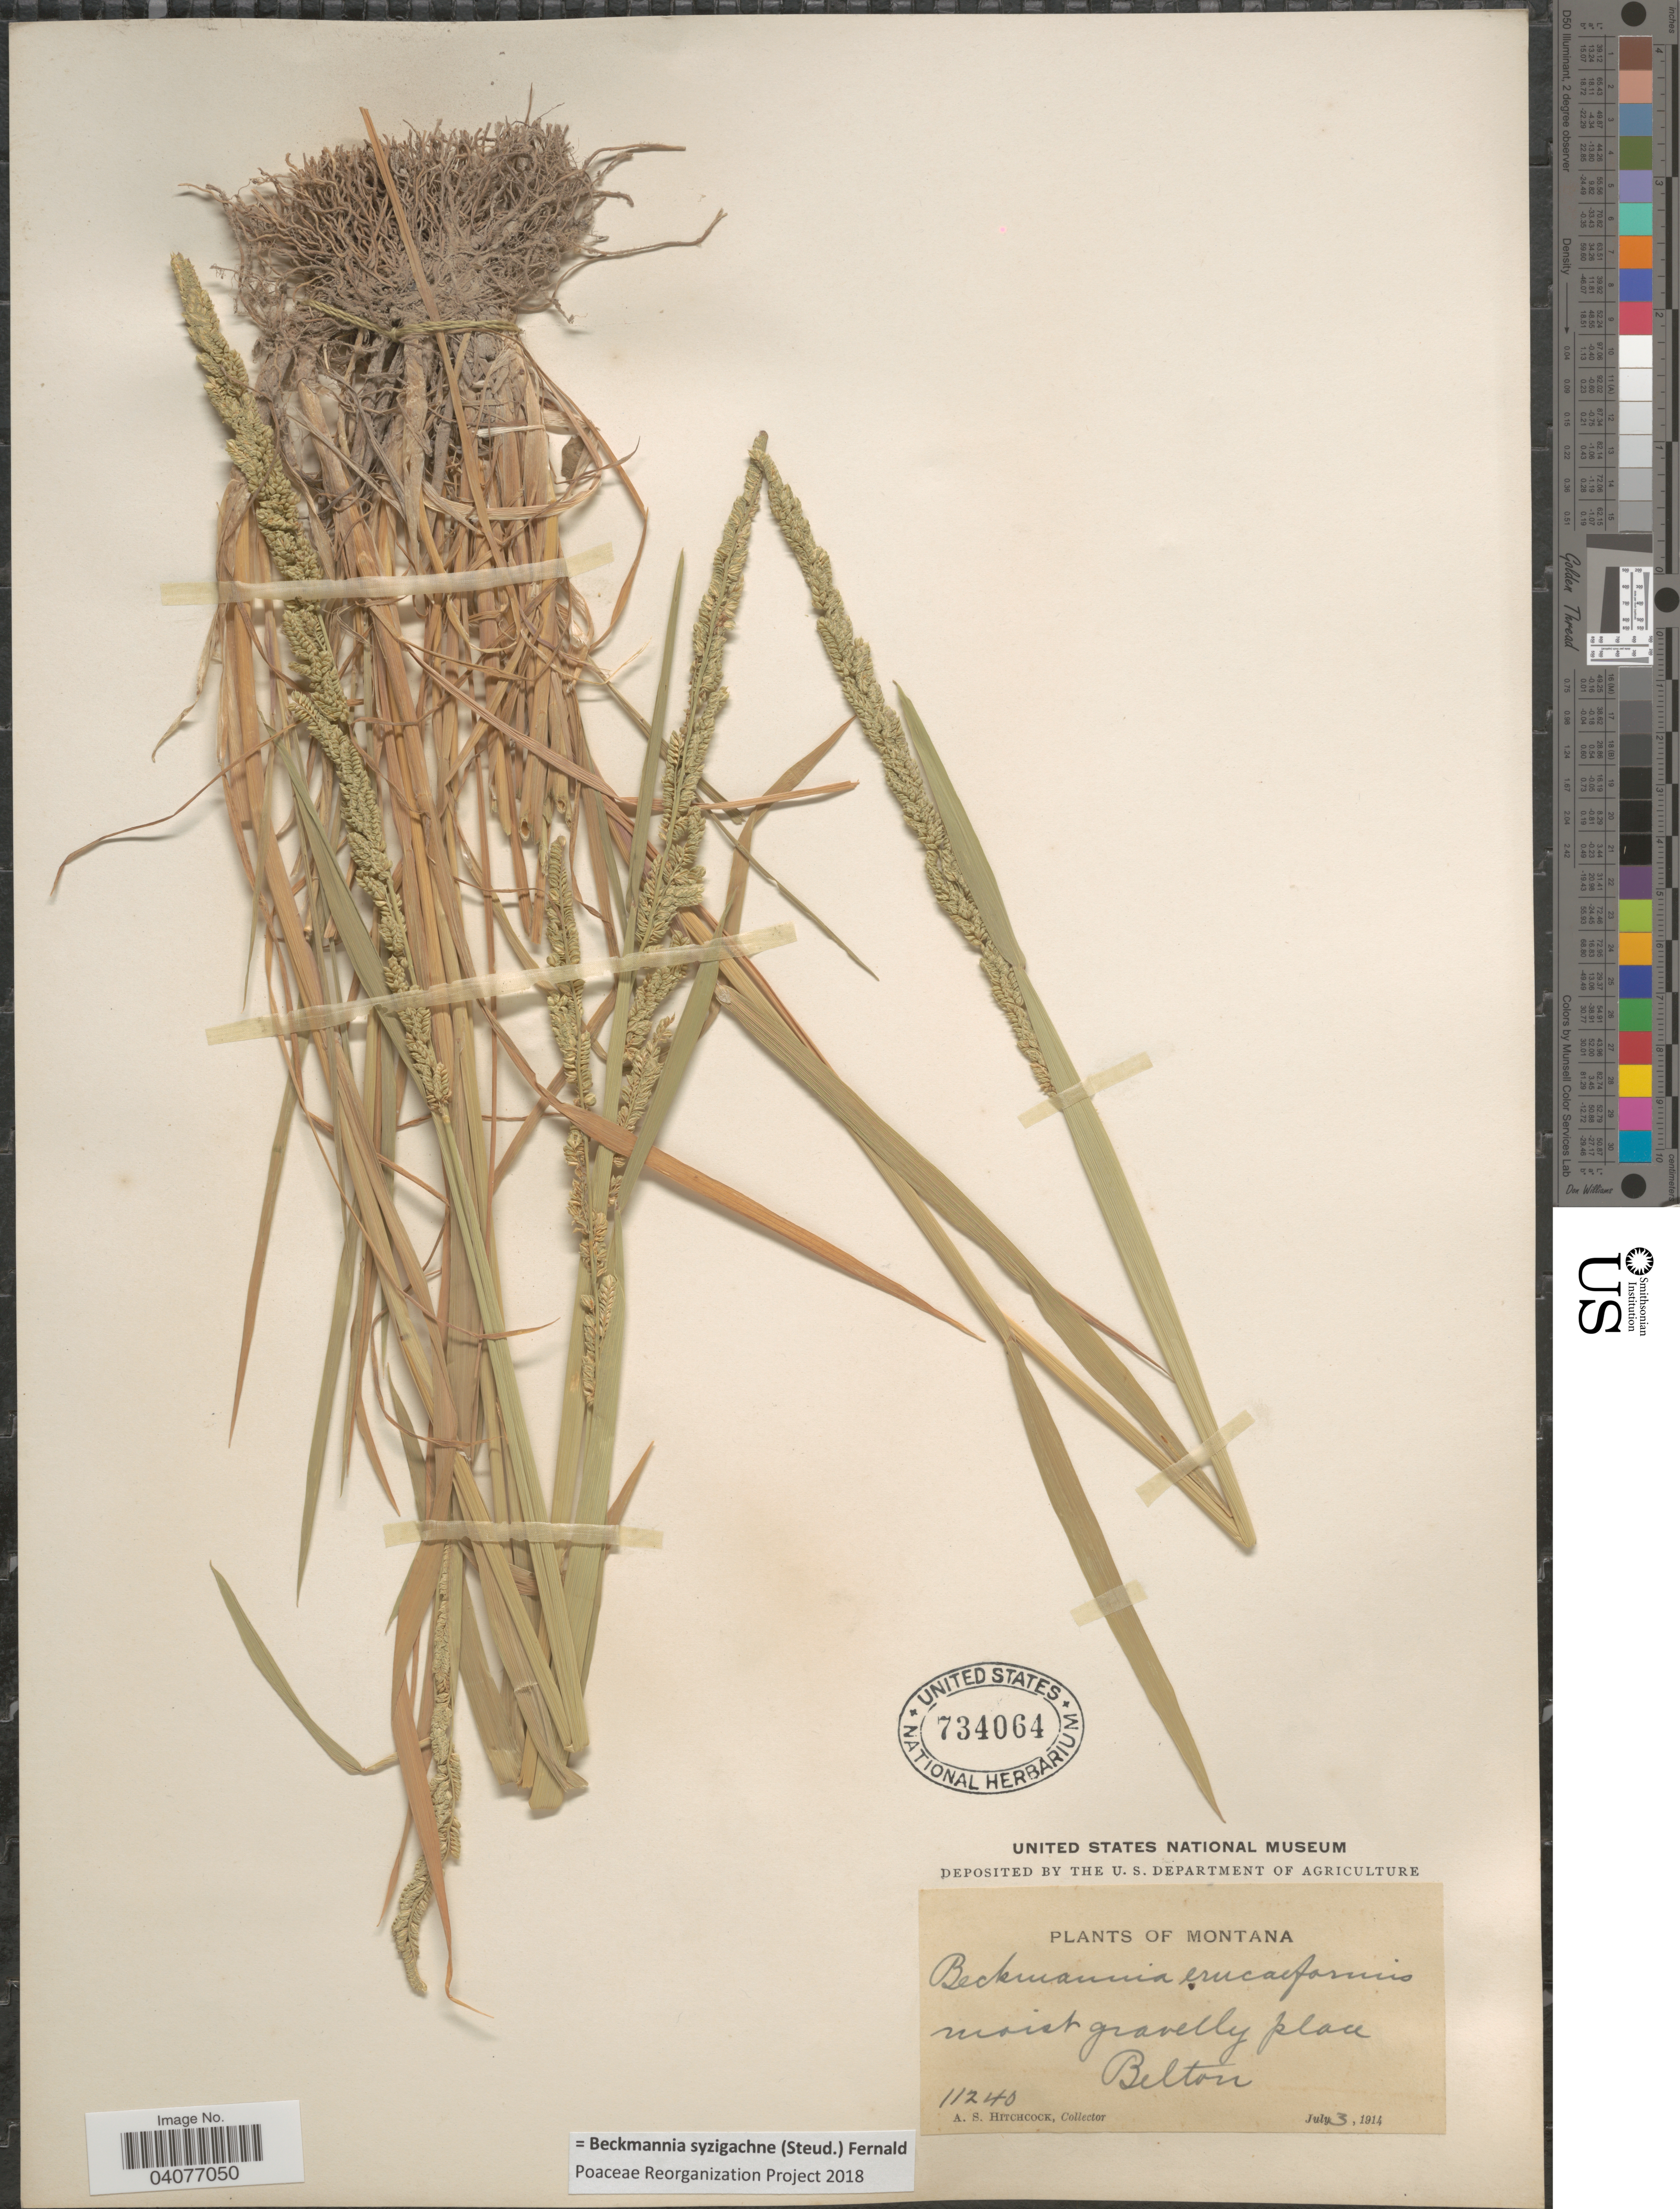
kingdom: Plantae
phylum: Tracheophyta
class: Liliopsida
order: Poales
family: Poaceae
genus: Beckmannia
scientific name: Beckmannia syzigachne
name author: (Steud.) Fernald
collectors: A. S. Hitchcock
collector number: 11240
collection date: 1914-07-03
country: United States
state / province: Montana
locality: Moist gravelly place. Belton.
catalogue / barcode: US 734064